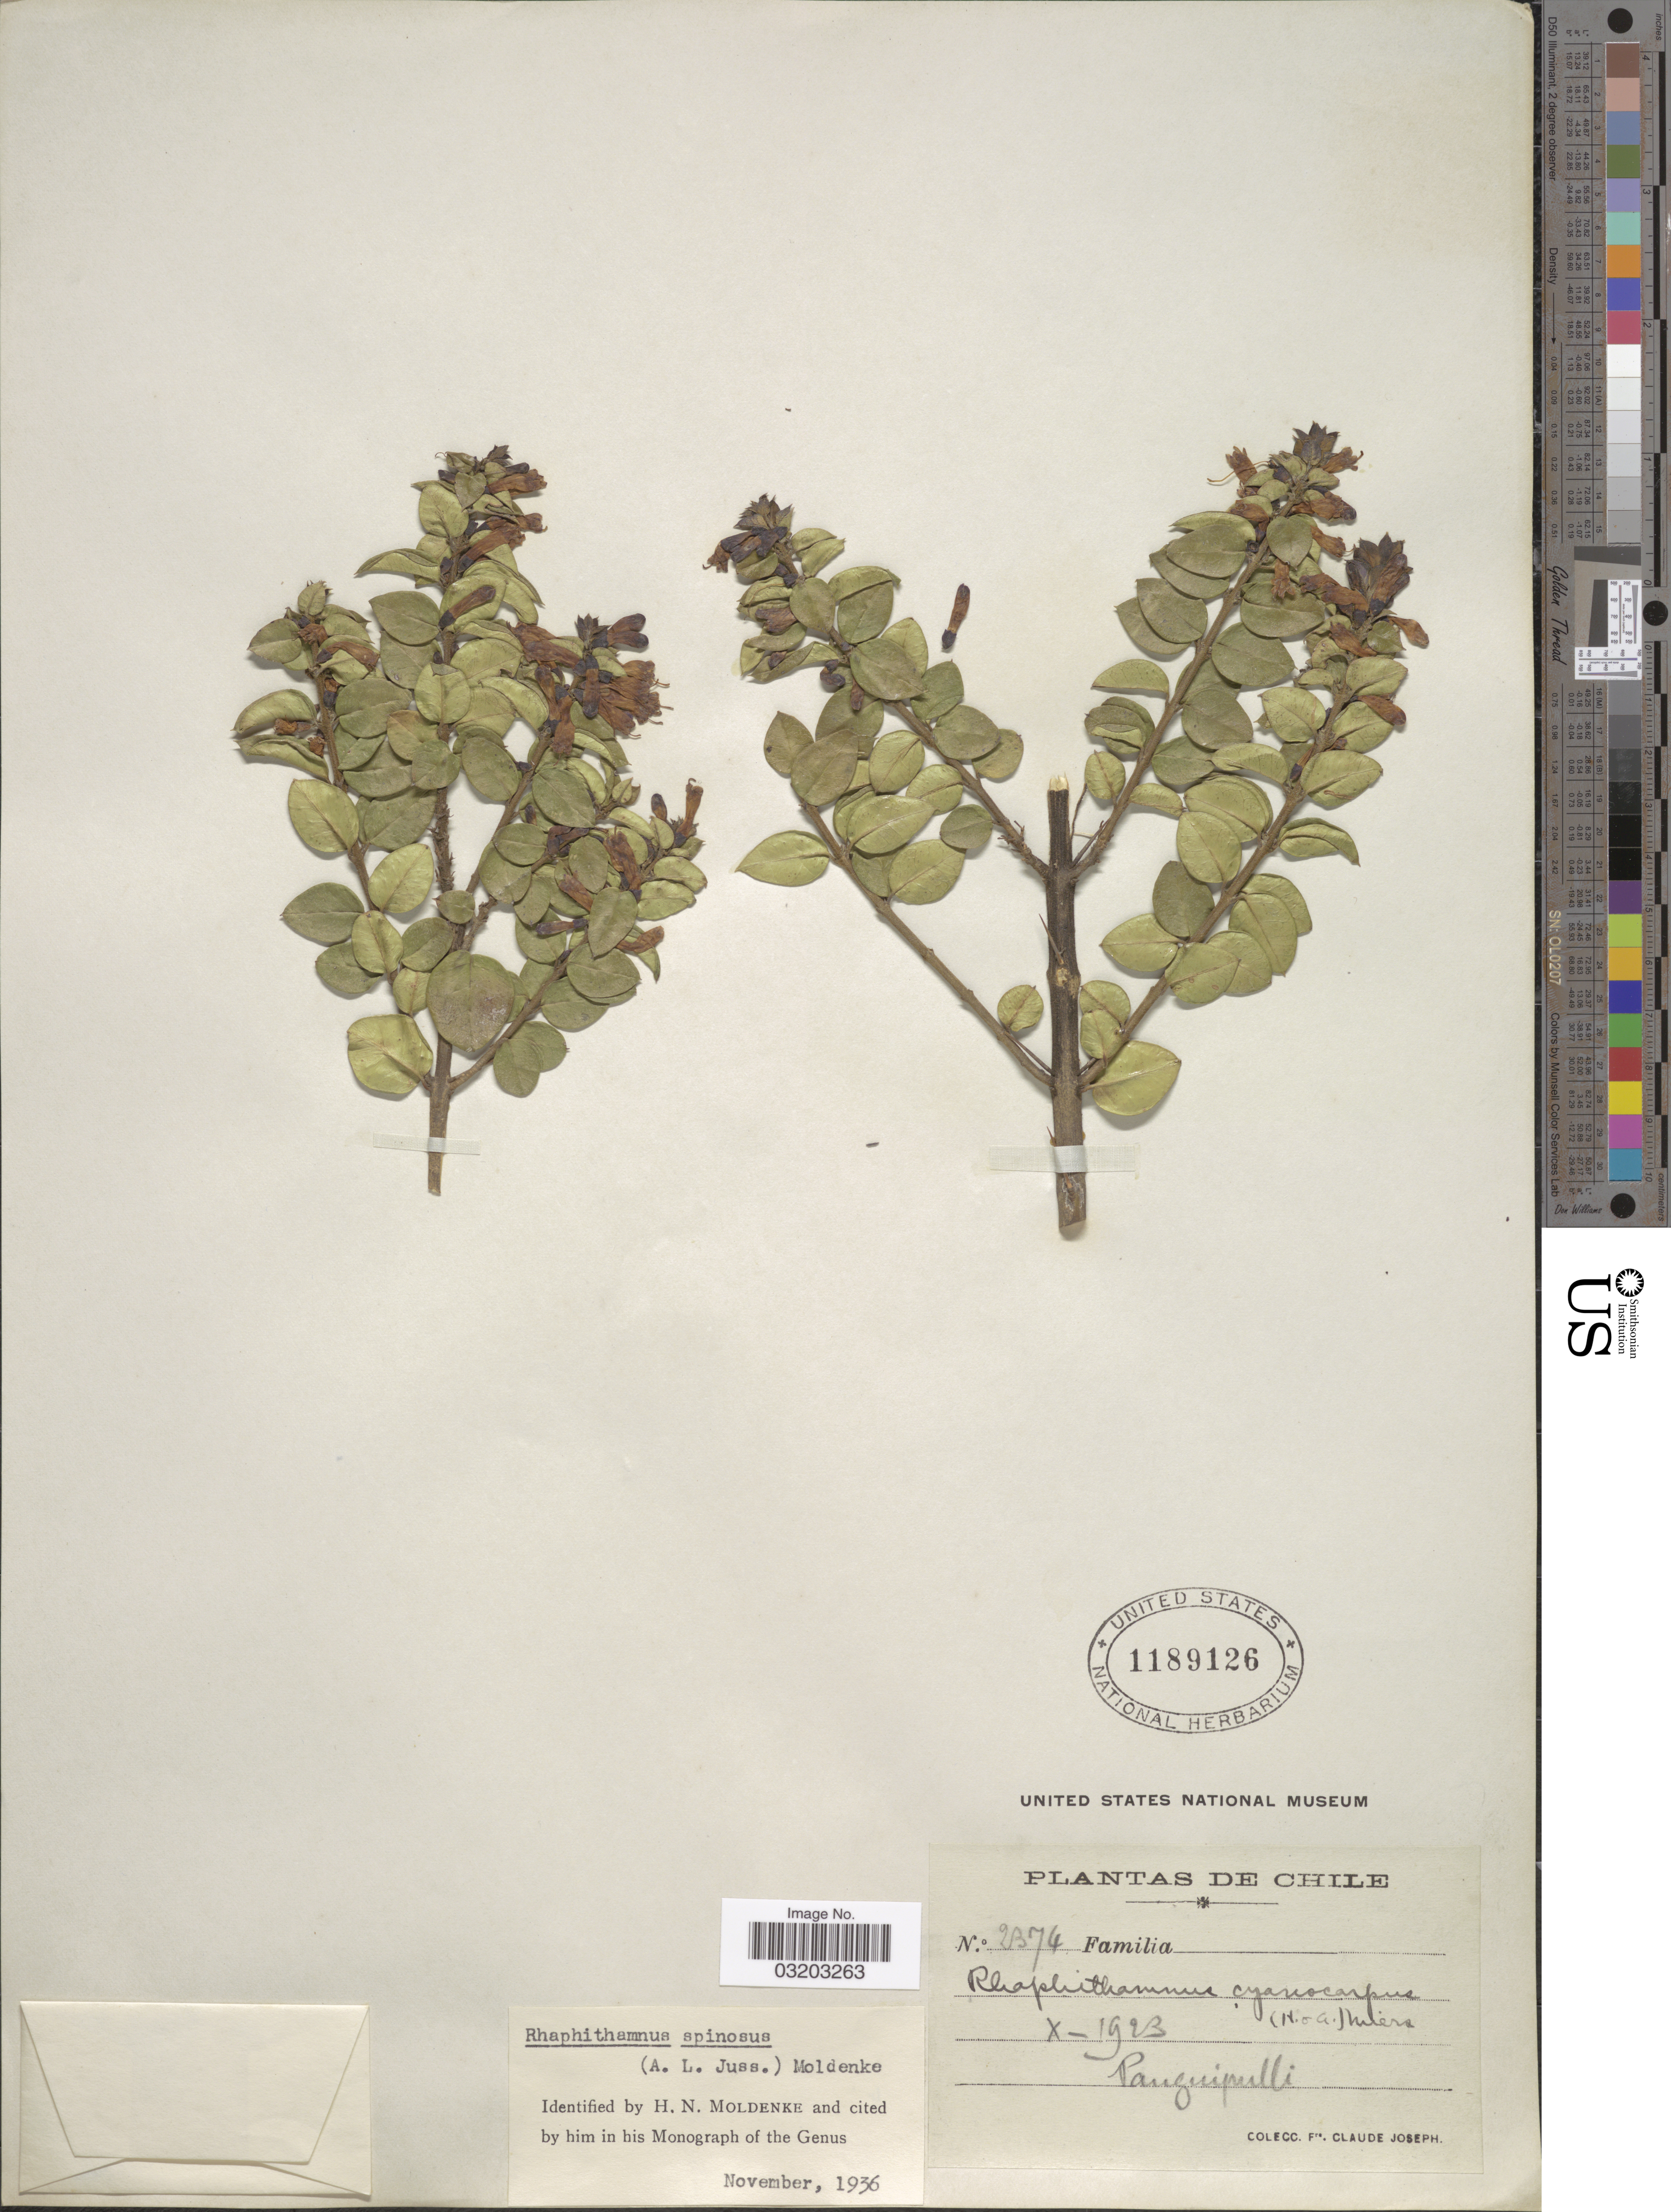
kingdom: Plantae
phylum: Tracheophyta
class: Magnoliopsida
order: Lamiales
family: Verbenaceae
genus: Rhaphithamnus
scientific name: Rhaphithamnus spinosus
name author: (Juss.) Moldenke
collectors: Bro. Claude-Joseph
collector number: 2374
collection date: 1923-10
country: Chile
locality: Panguipulli.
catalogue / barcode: US 1189126